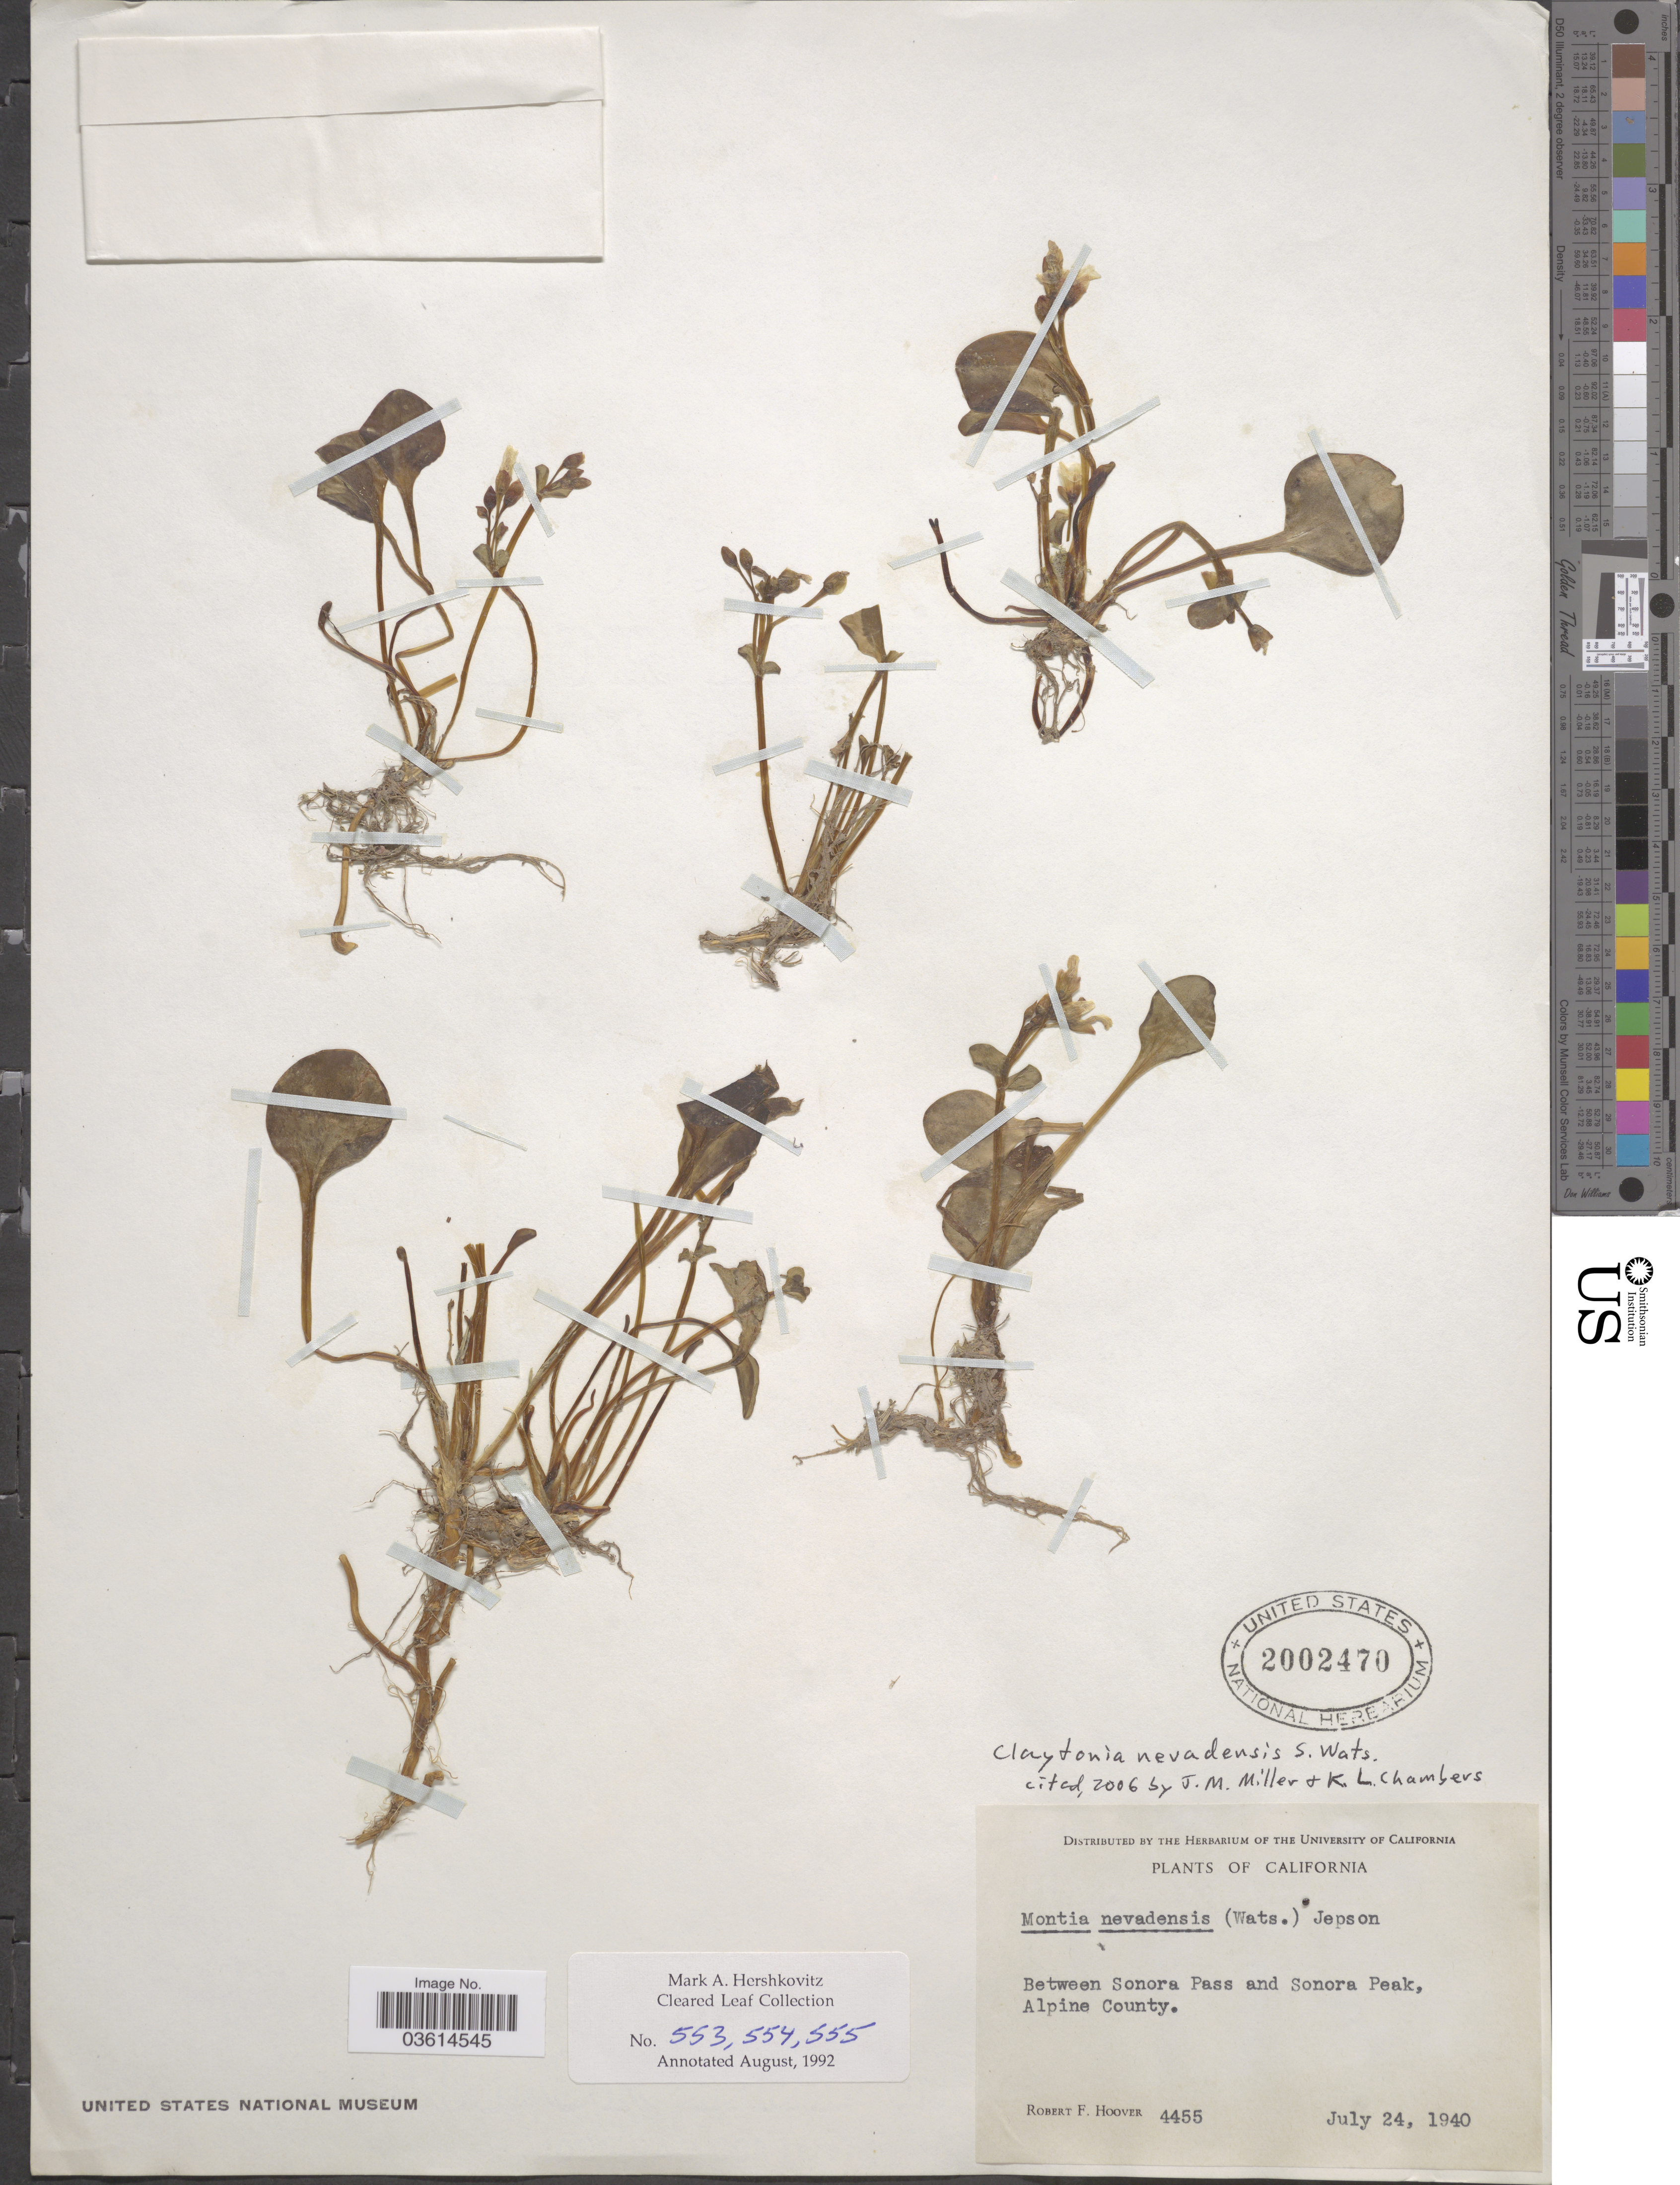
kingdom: Plantae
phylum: Tracheophyta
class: Magnoliopsida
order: Caryophyllales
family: Montiaceae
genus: Claytonia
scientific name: Claytonia nevadensis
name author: S. Watson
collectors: R. F. Hoover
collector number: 4455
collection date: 1940-07-24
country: United States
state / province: California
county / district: Alpine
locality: Between Sonora Pass and Sonora Peak, Alpine County.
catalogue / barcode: US 2002470